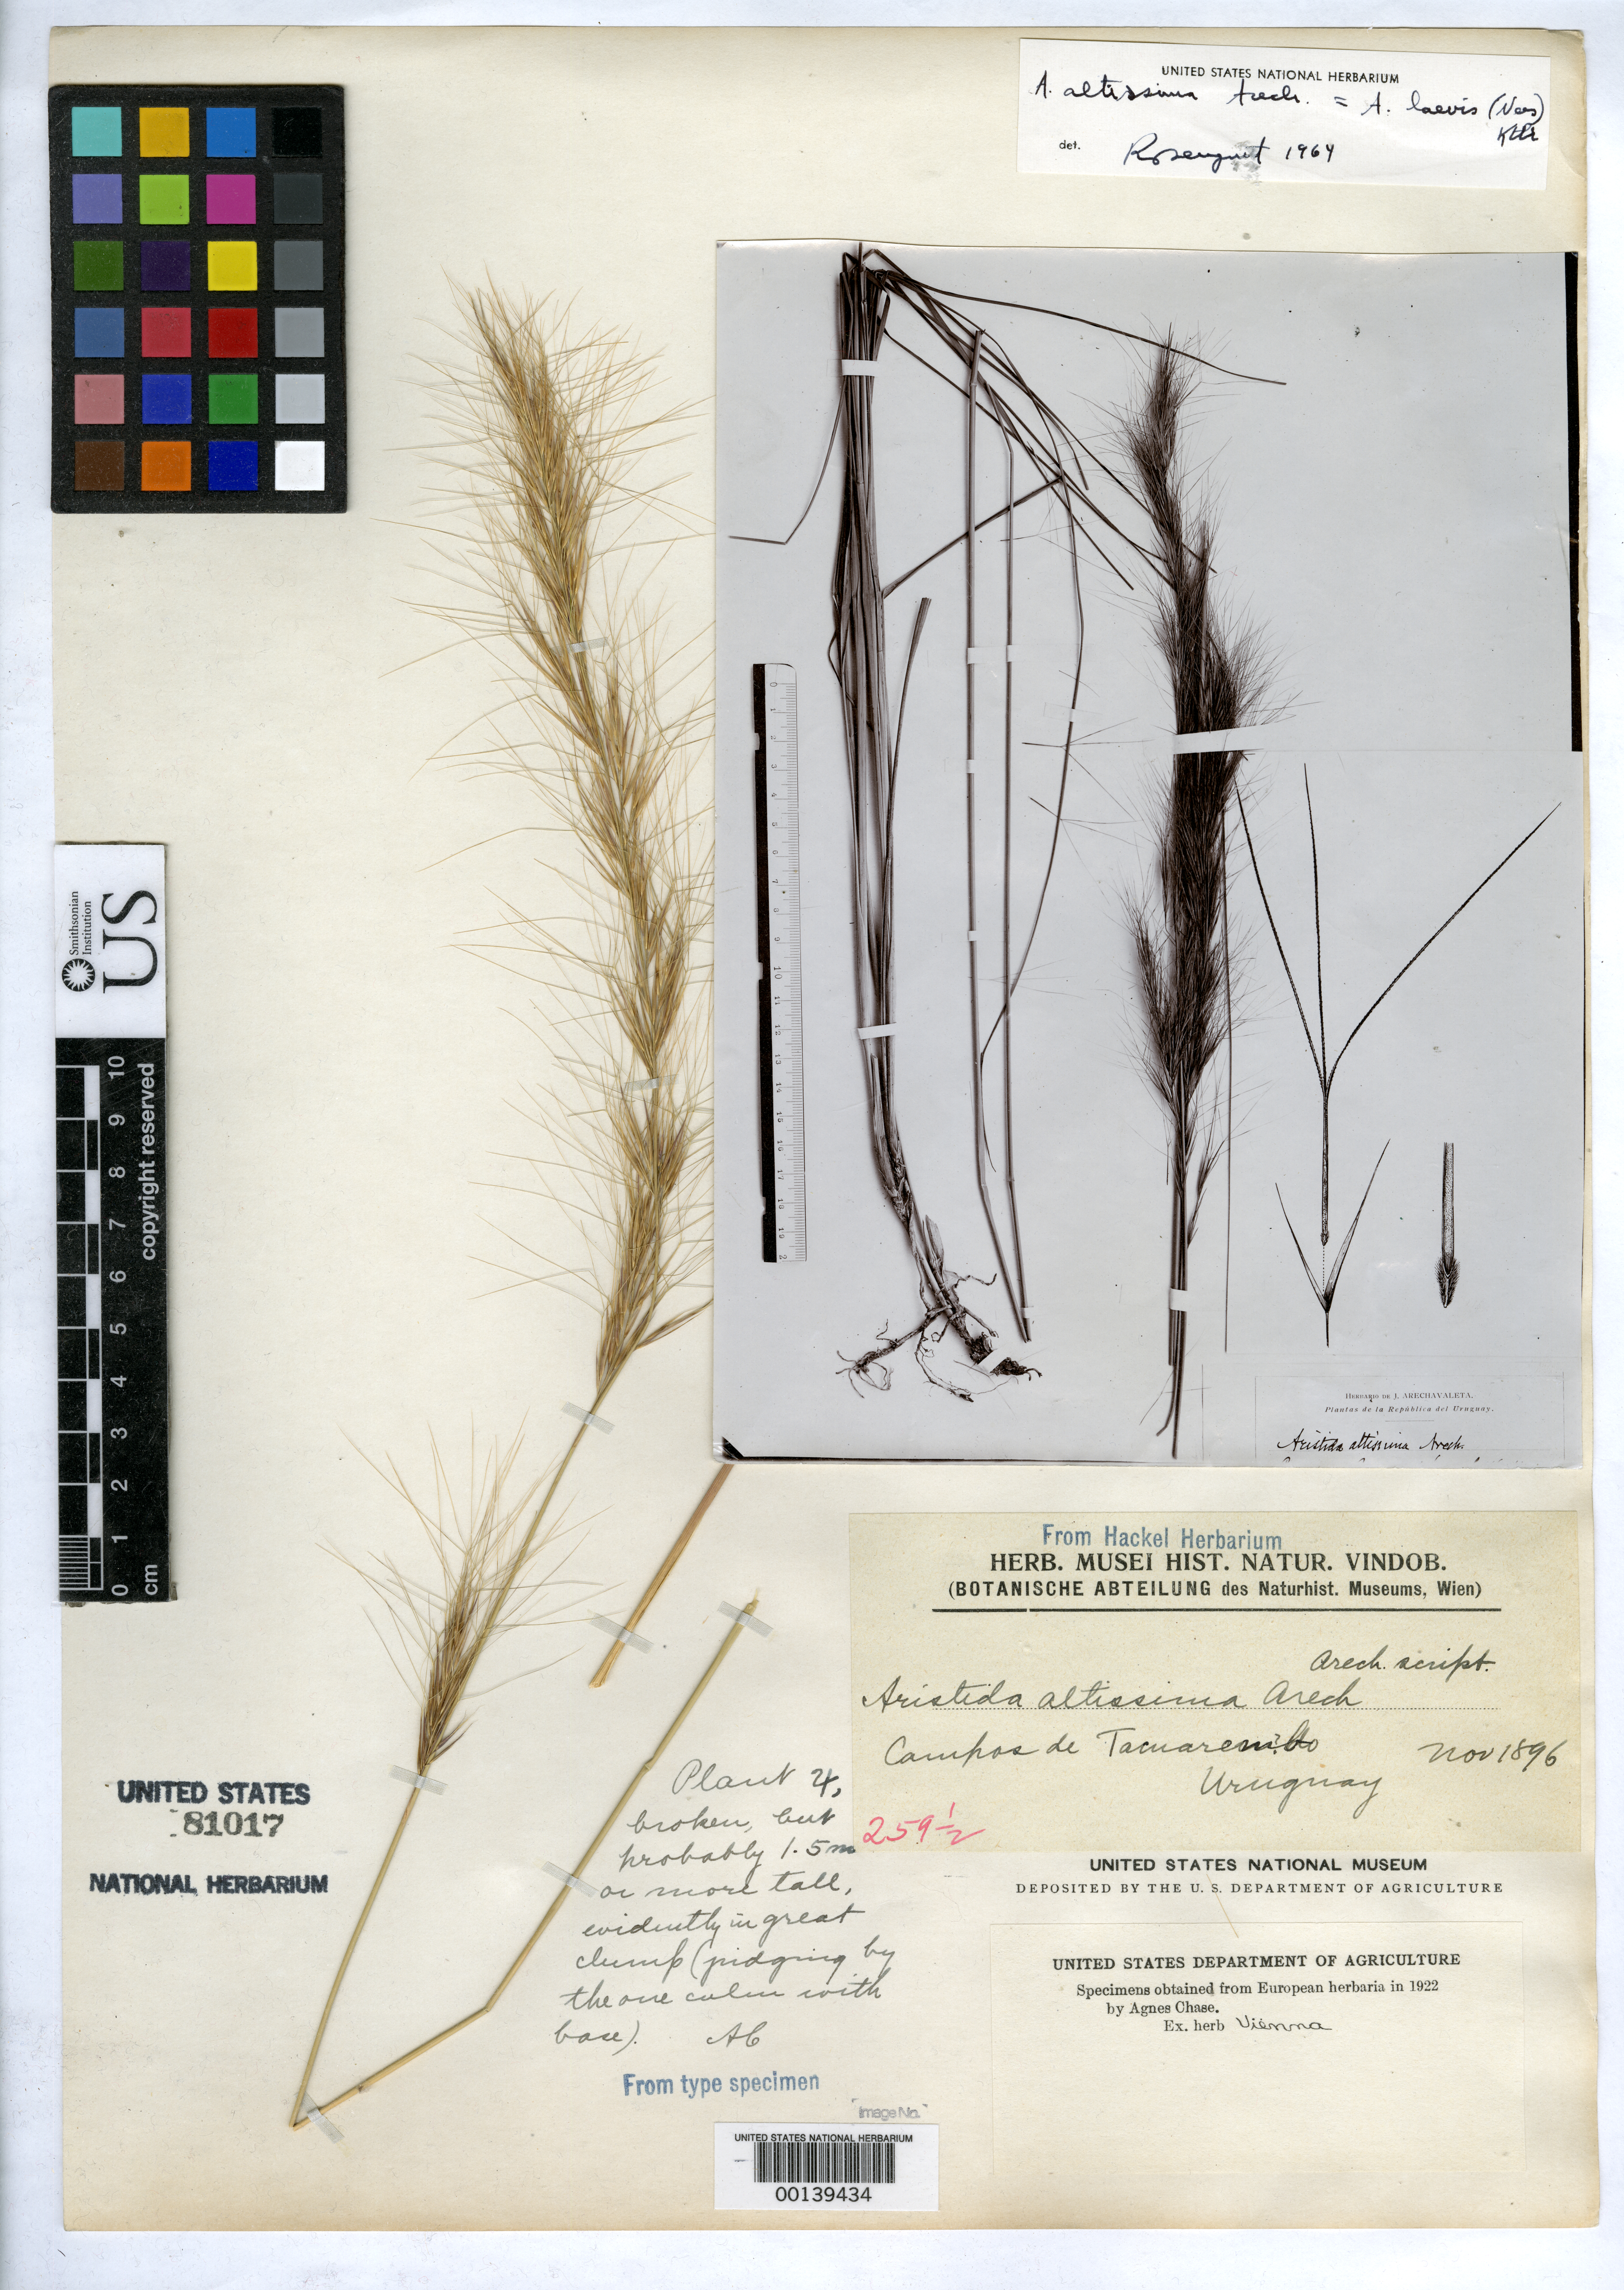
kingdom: Plantae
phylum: Tracheophyta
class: Liliopsida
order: Poales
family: Poaceae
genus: Aristida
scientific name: Aristida altissima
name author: Arechav.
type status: Type Fragment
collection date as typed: Nov 1896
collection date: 1896-11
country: Uruguay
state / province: Tacuarembó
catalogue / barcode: US 81017